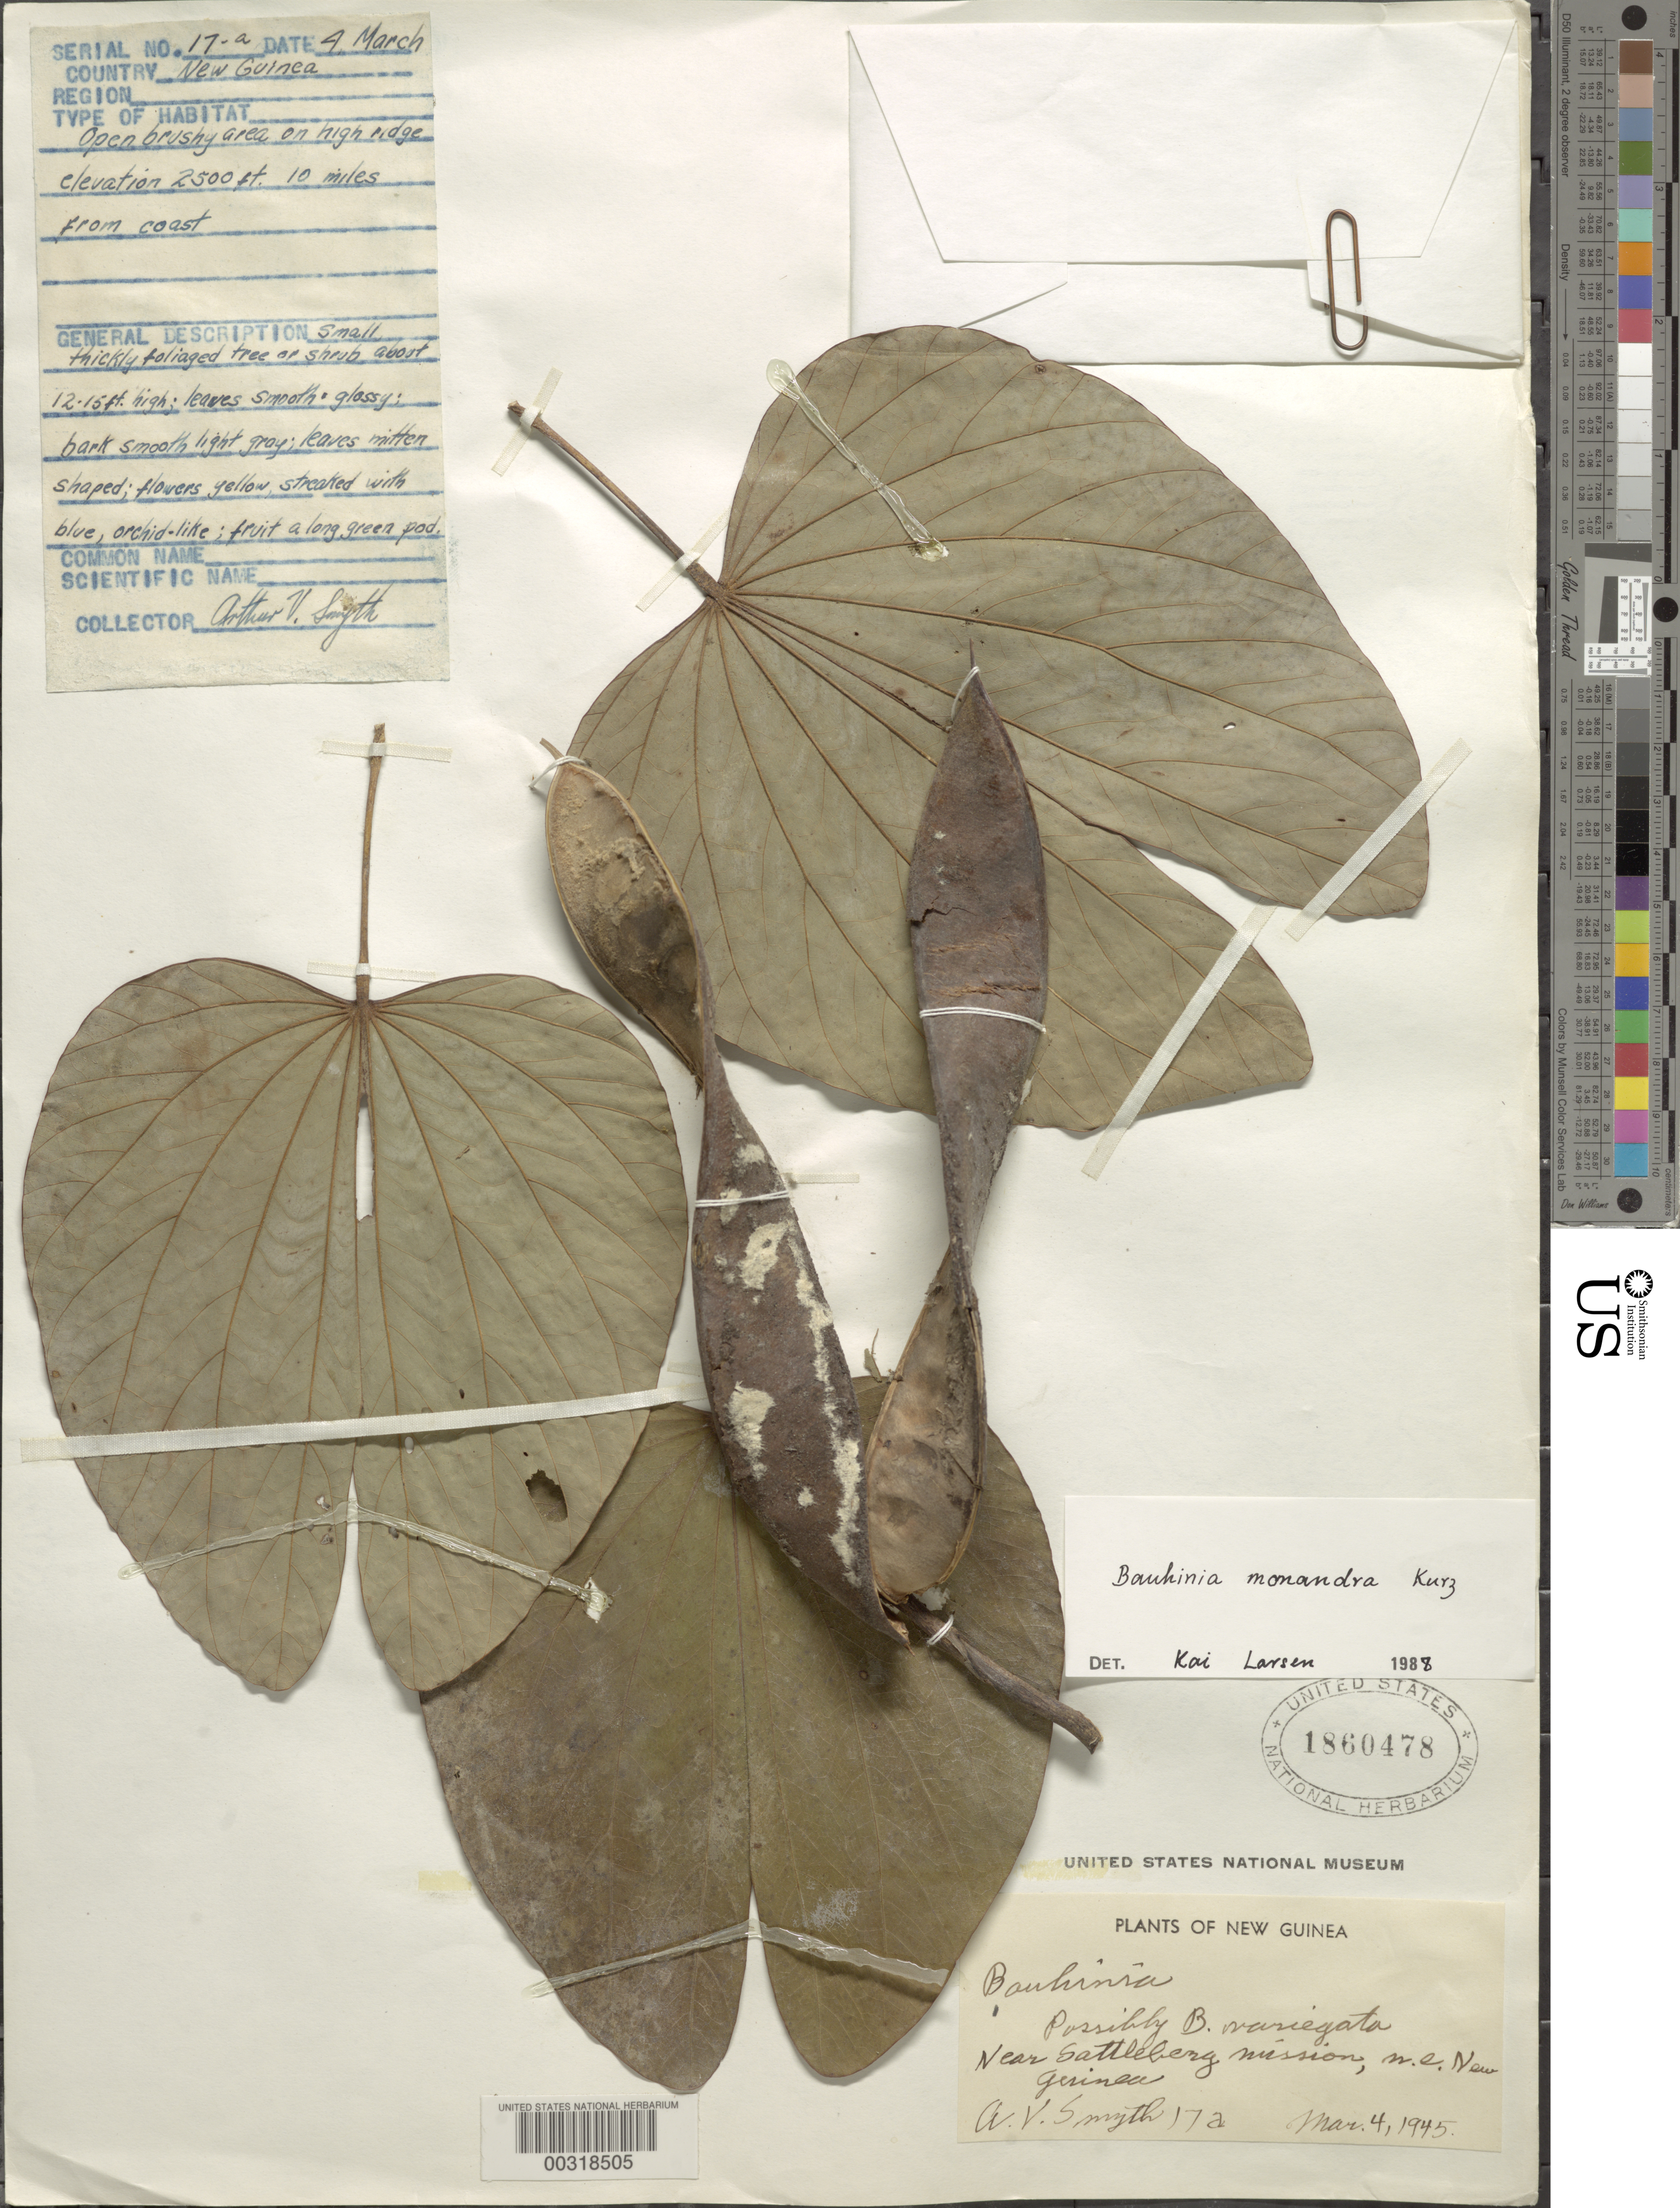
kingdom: Plantae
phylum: Tracheophyta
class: Magnoliopsida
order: Fabales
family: Fabaceae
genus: Bauhinia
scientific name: Bauhinia monandra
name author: Kurz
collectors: A. V. Smyth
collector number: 17b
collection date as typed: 04 Mar 1945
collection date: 1945-03-04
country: Papua New Guinea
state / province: Morobe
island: New Guinea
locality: Near Sattelberg mission, NE New Guinea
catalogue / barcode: US 1860478